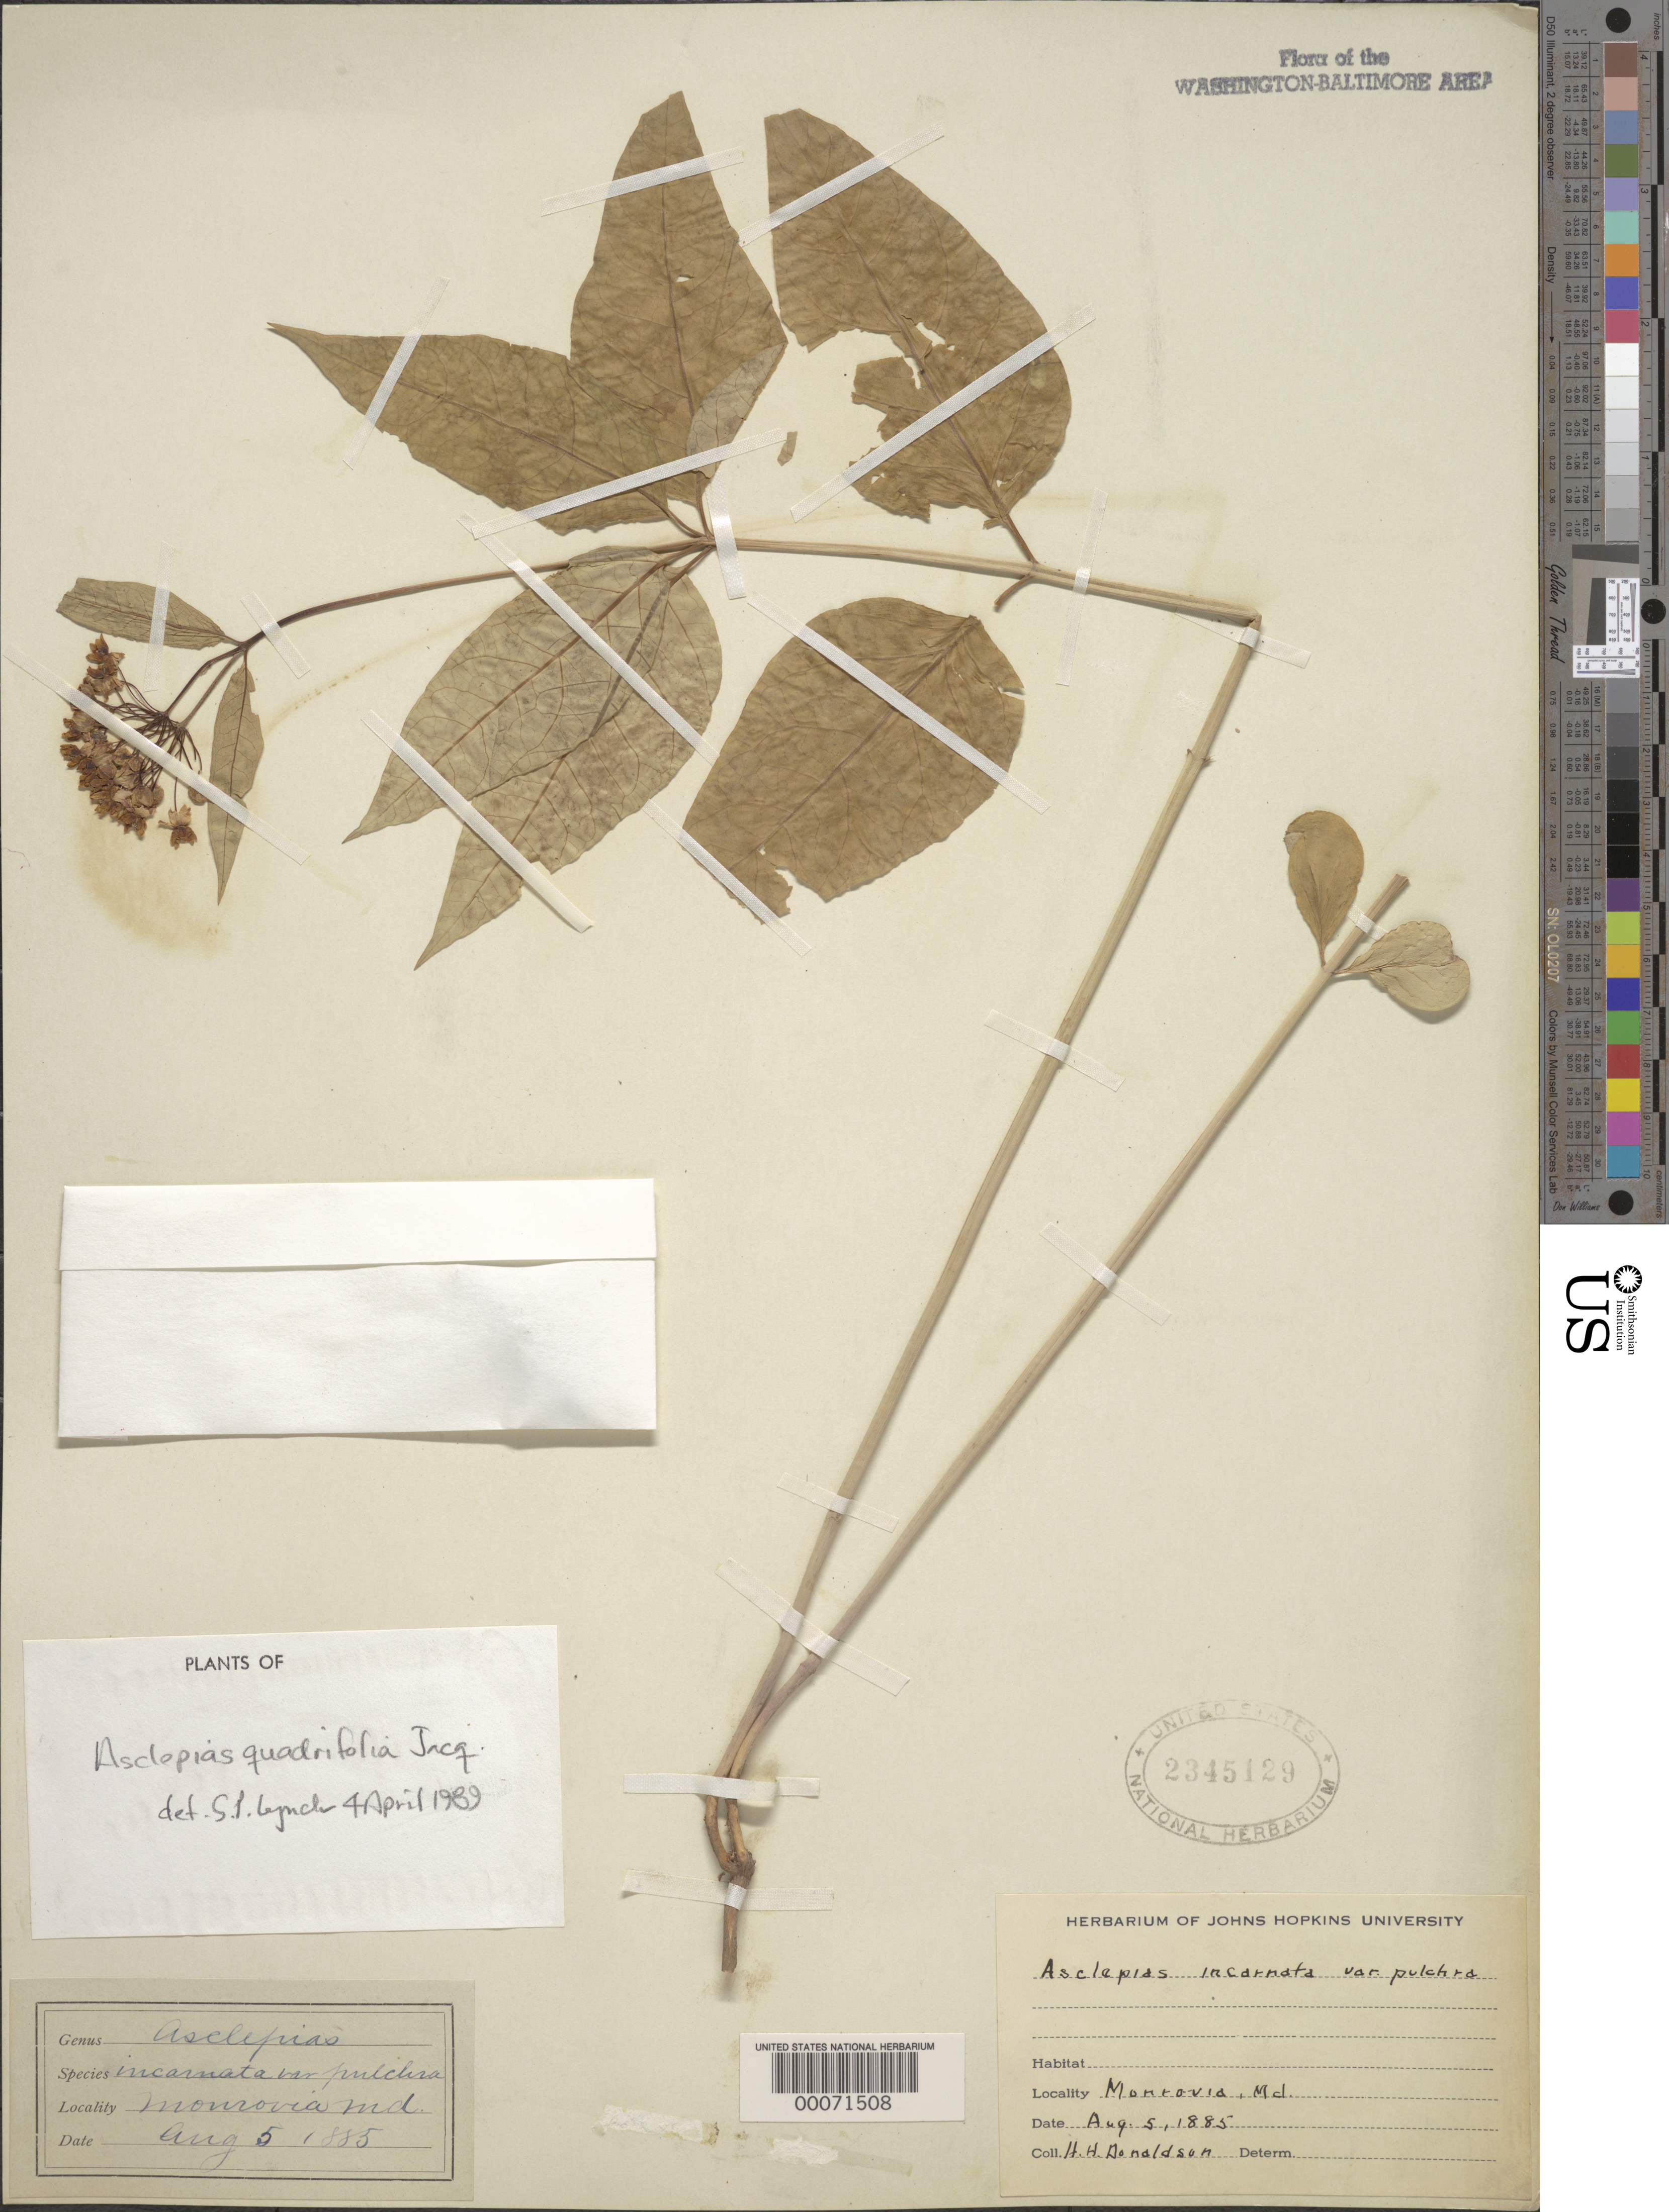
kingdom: Plantae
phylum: Tracheophyta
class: Magnoliopsida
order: Gentianales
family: Apocynaceae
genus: Asclepias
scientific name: Asclepias quadrifolia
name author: Jacq.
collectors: H. Donaldson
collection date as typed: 05 Aug 1885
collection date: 1885-08-05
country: United States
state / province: Maryland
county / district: Frederick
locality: Monrovia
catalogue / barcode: US 2345129